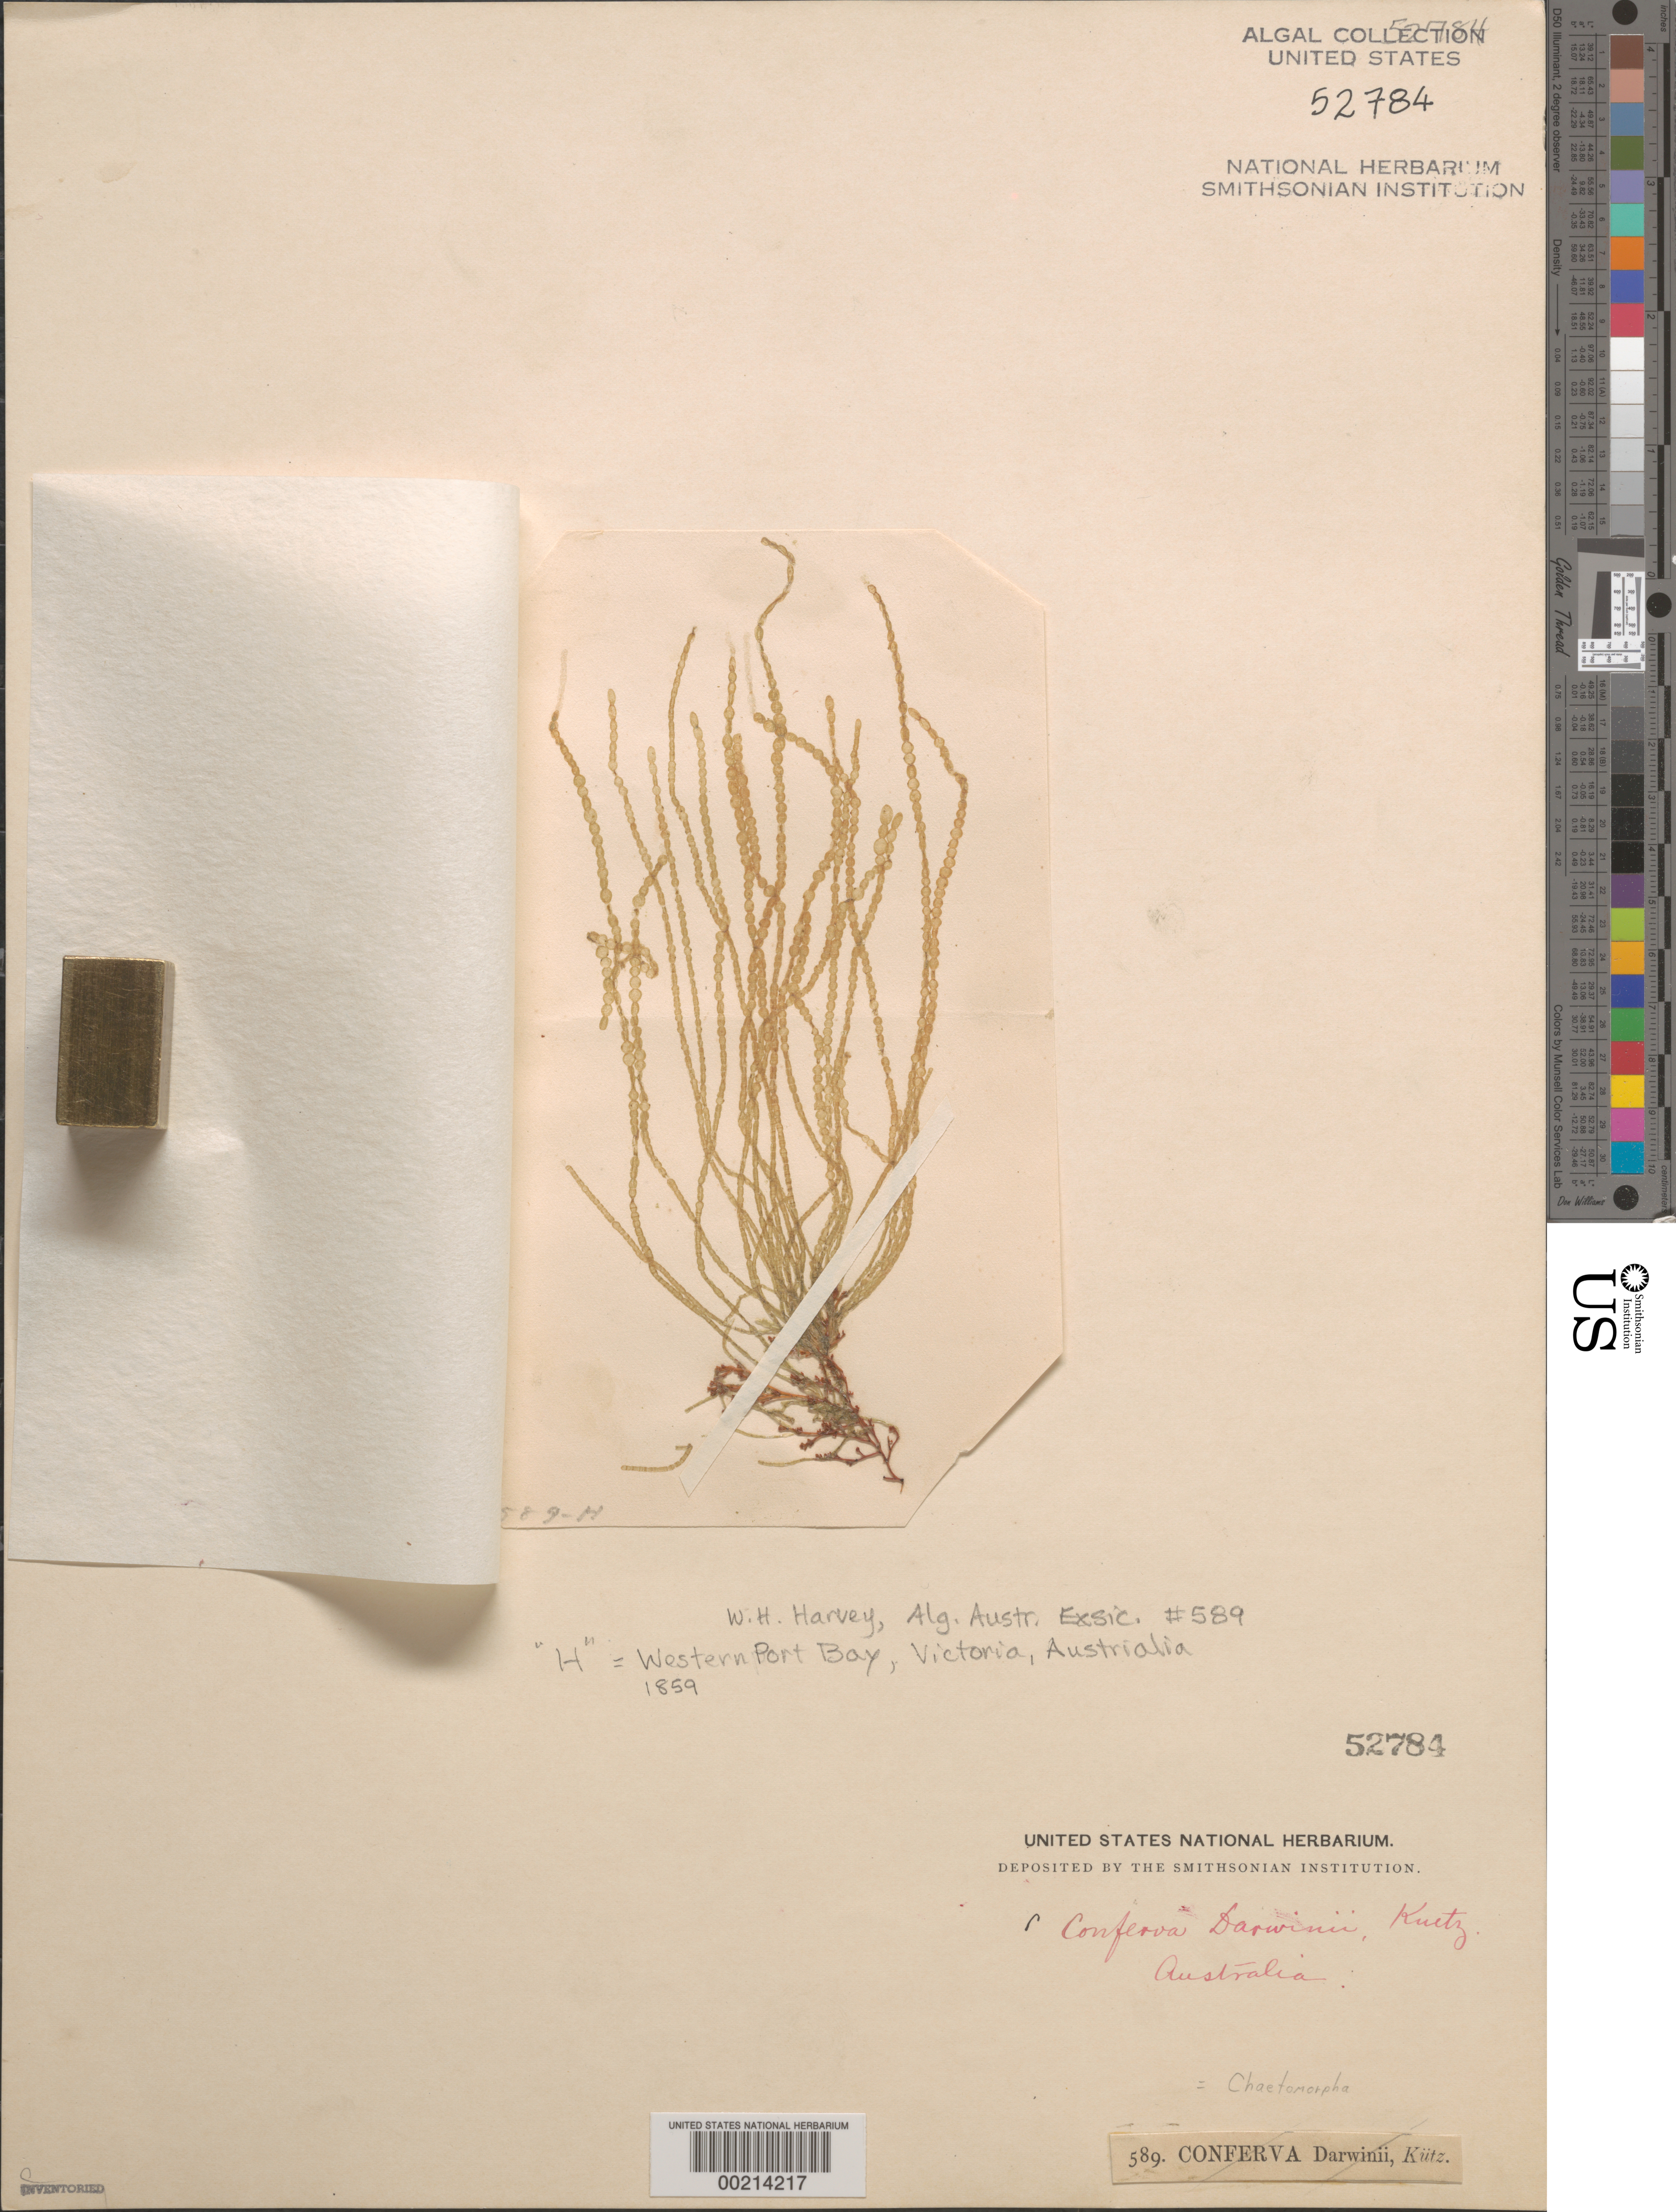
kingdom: Plantae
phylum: Chlorophyta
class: Ulvophyceae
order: Cladophorales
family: Cladophoraceae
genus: Chaetomorpha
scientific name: Chaetomorpha sp.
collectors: W. Harvey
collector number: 589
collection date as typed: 1854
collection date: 1854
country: Australia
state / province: Victoria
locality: Western Port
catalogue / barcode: US 52784